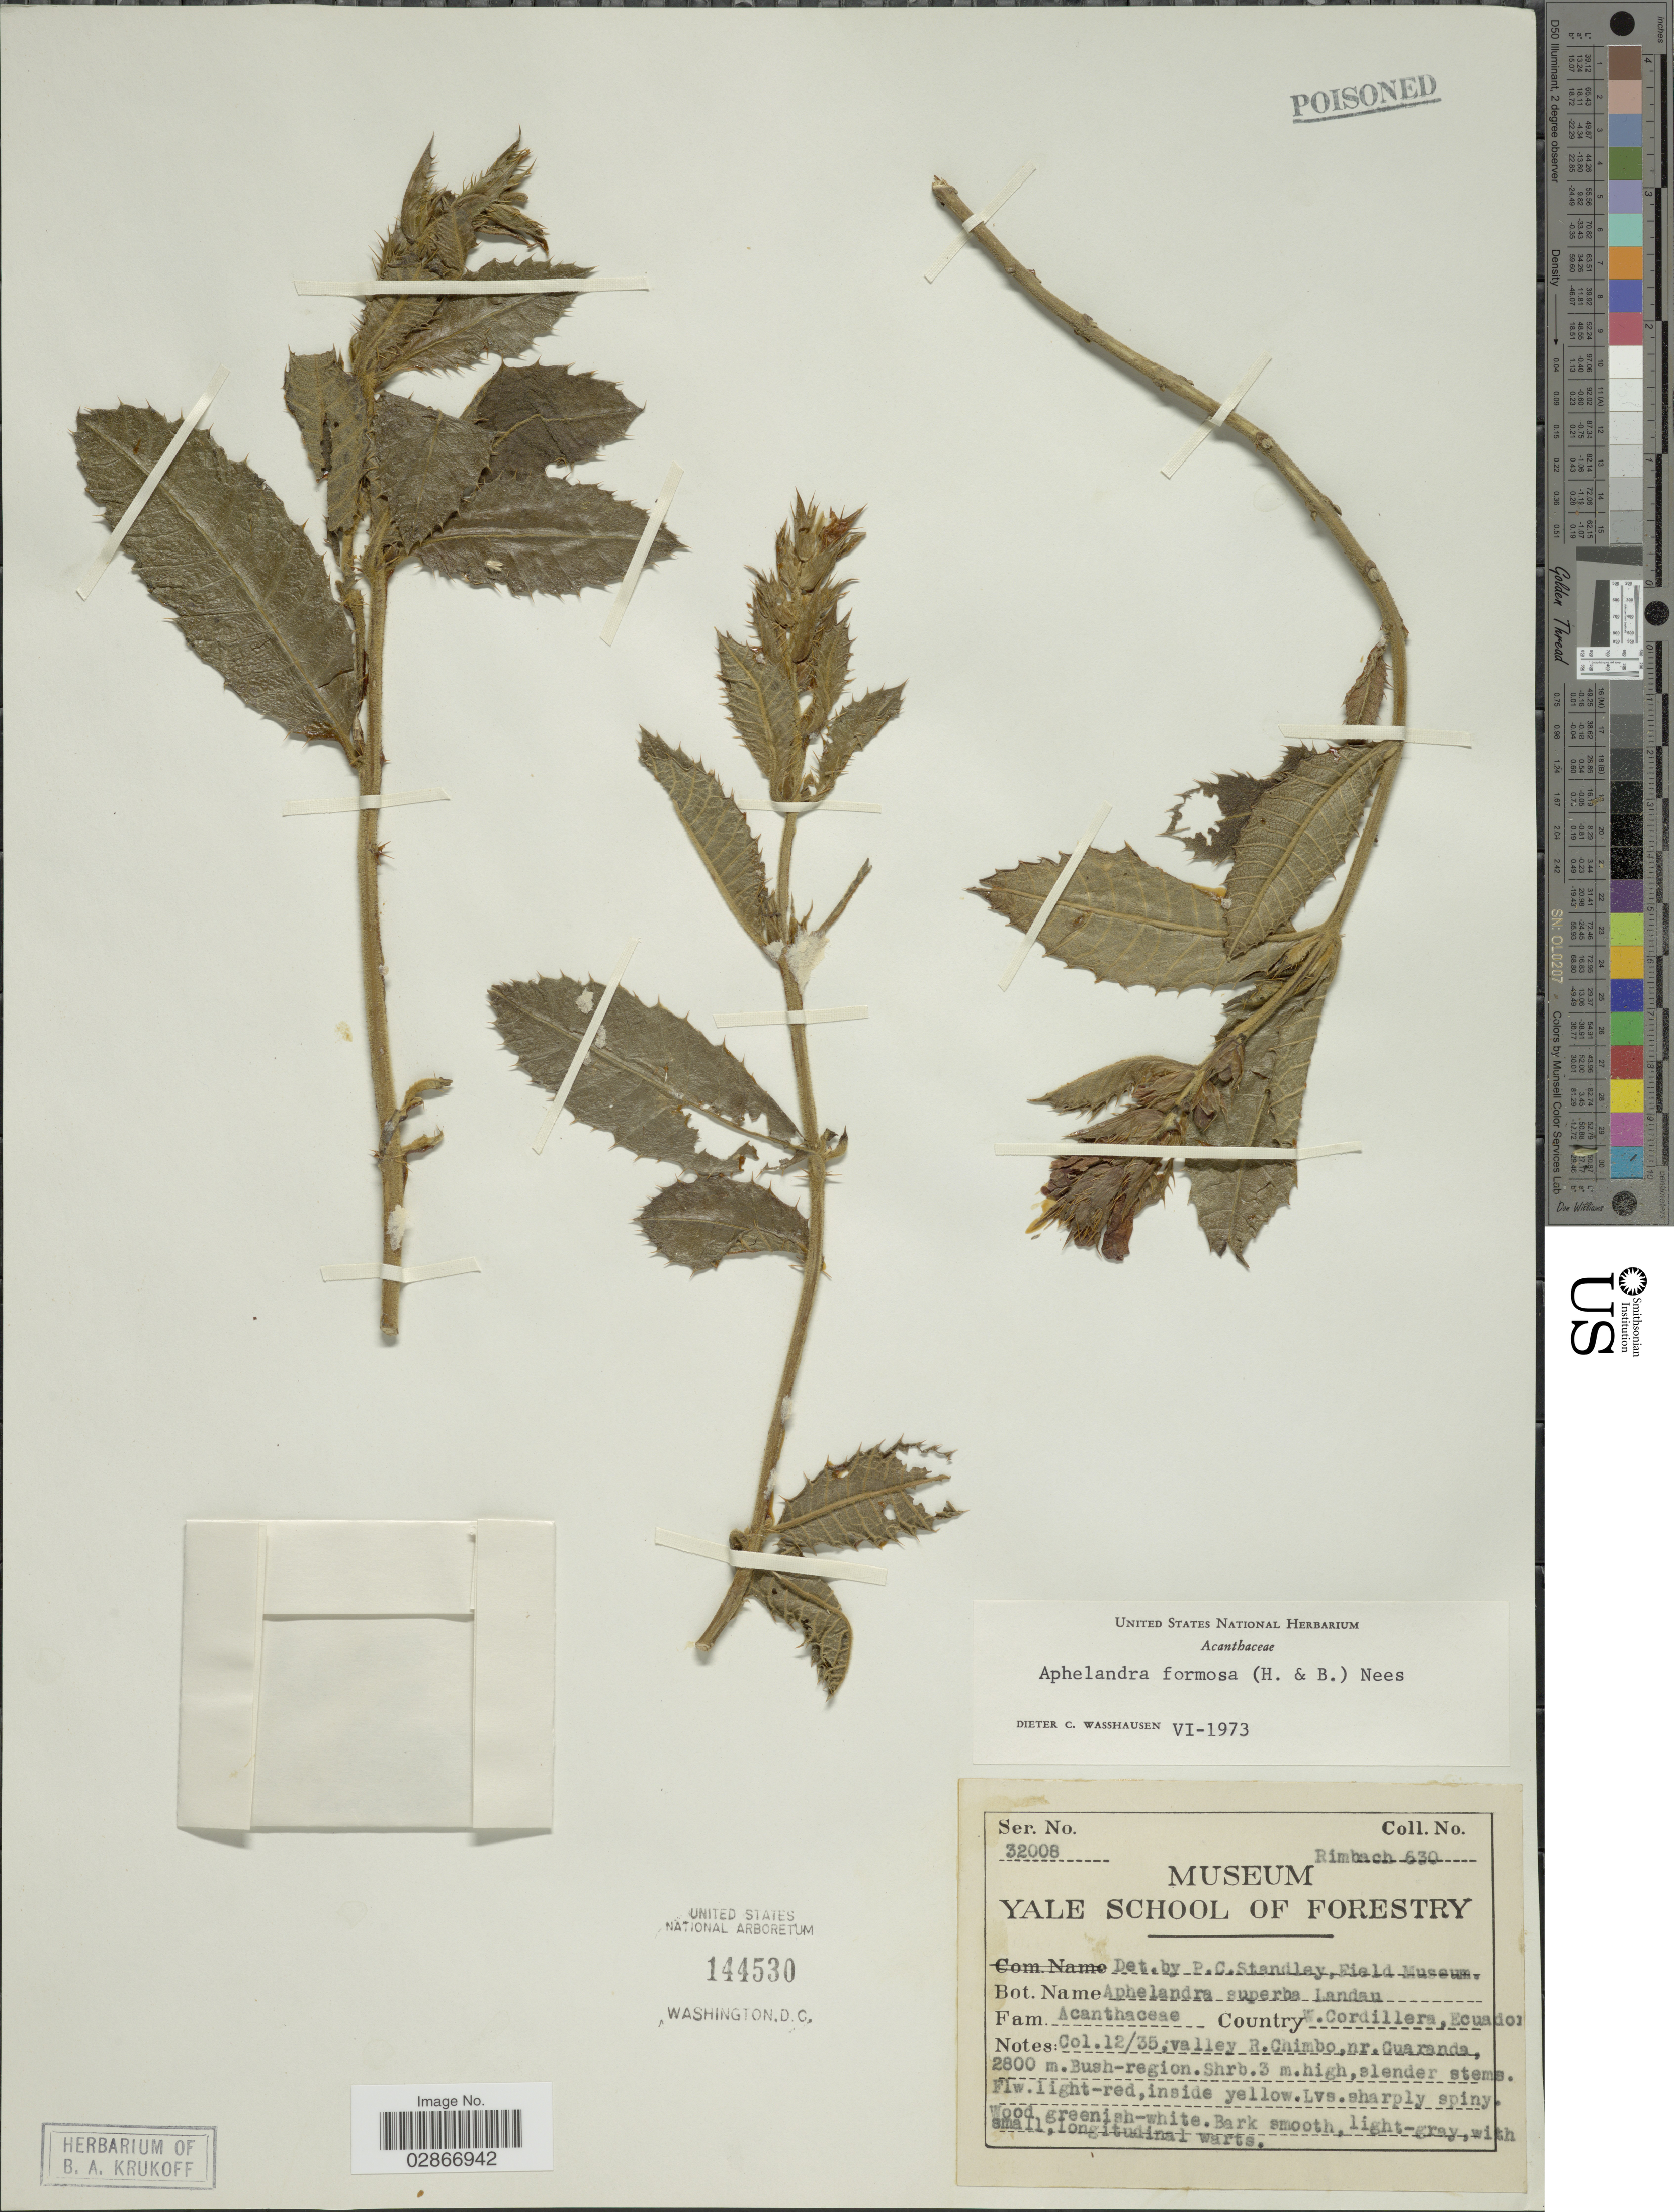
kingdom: Plantae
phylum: Tracheophyta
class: Magnoliopsida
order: Lamiales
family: Acanthaceae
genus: Aphelandra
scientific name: Aphelandra formosa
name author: (Humb. & Bonpl.) Nees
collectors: A. Rimbach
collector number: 630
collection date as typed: Transcribed d/m/y: /12/35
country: Ecuador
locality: County W. Cordillera. Valley R. Chimbo, nr. Guaranda.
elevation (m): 2800